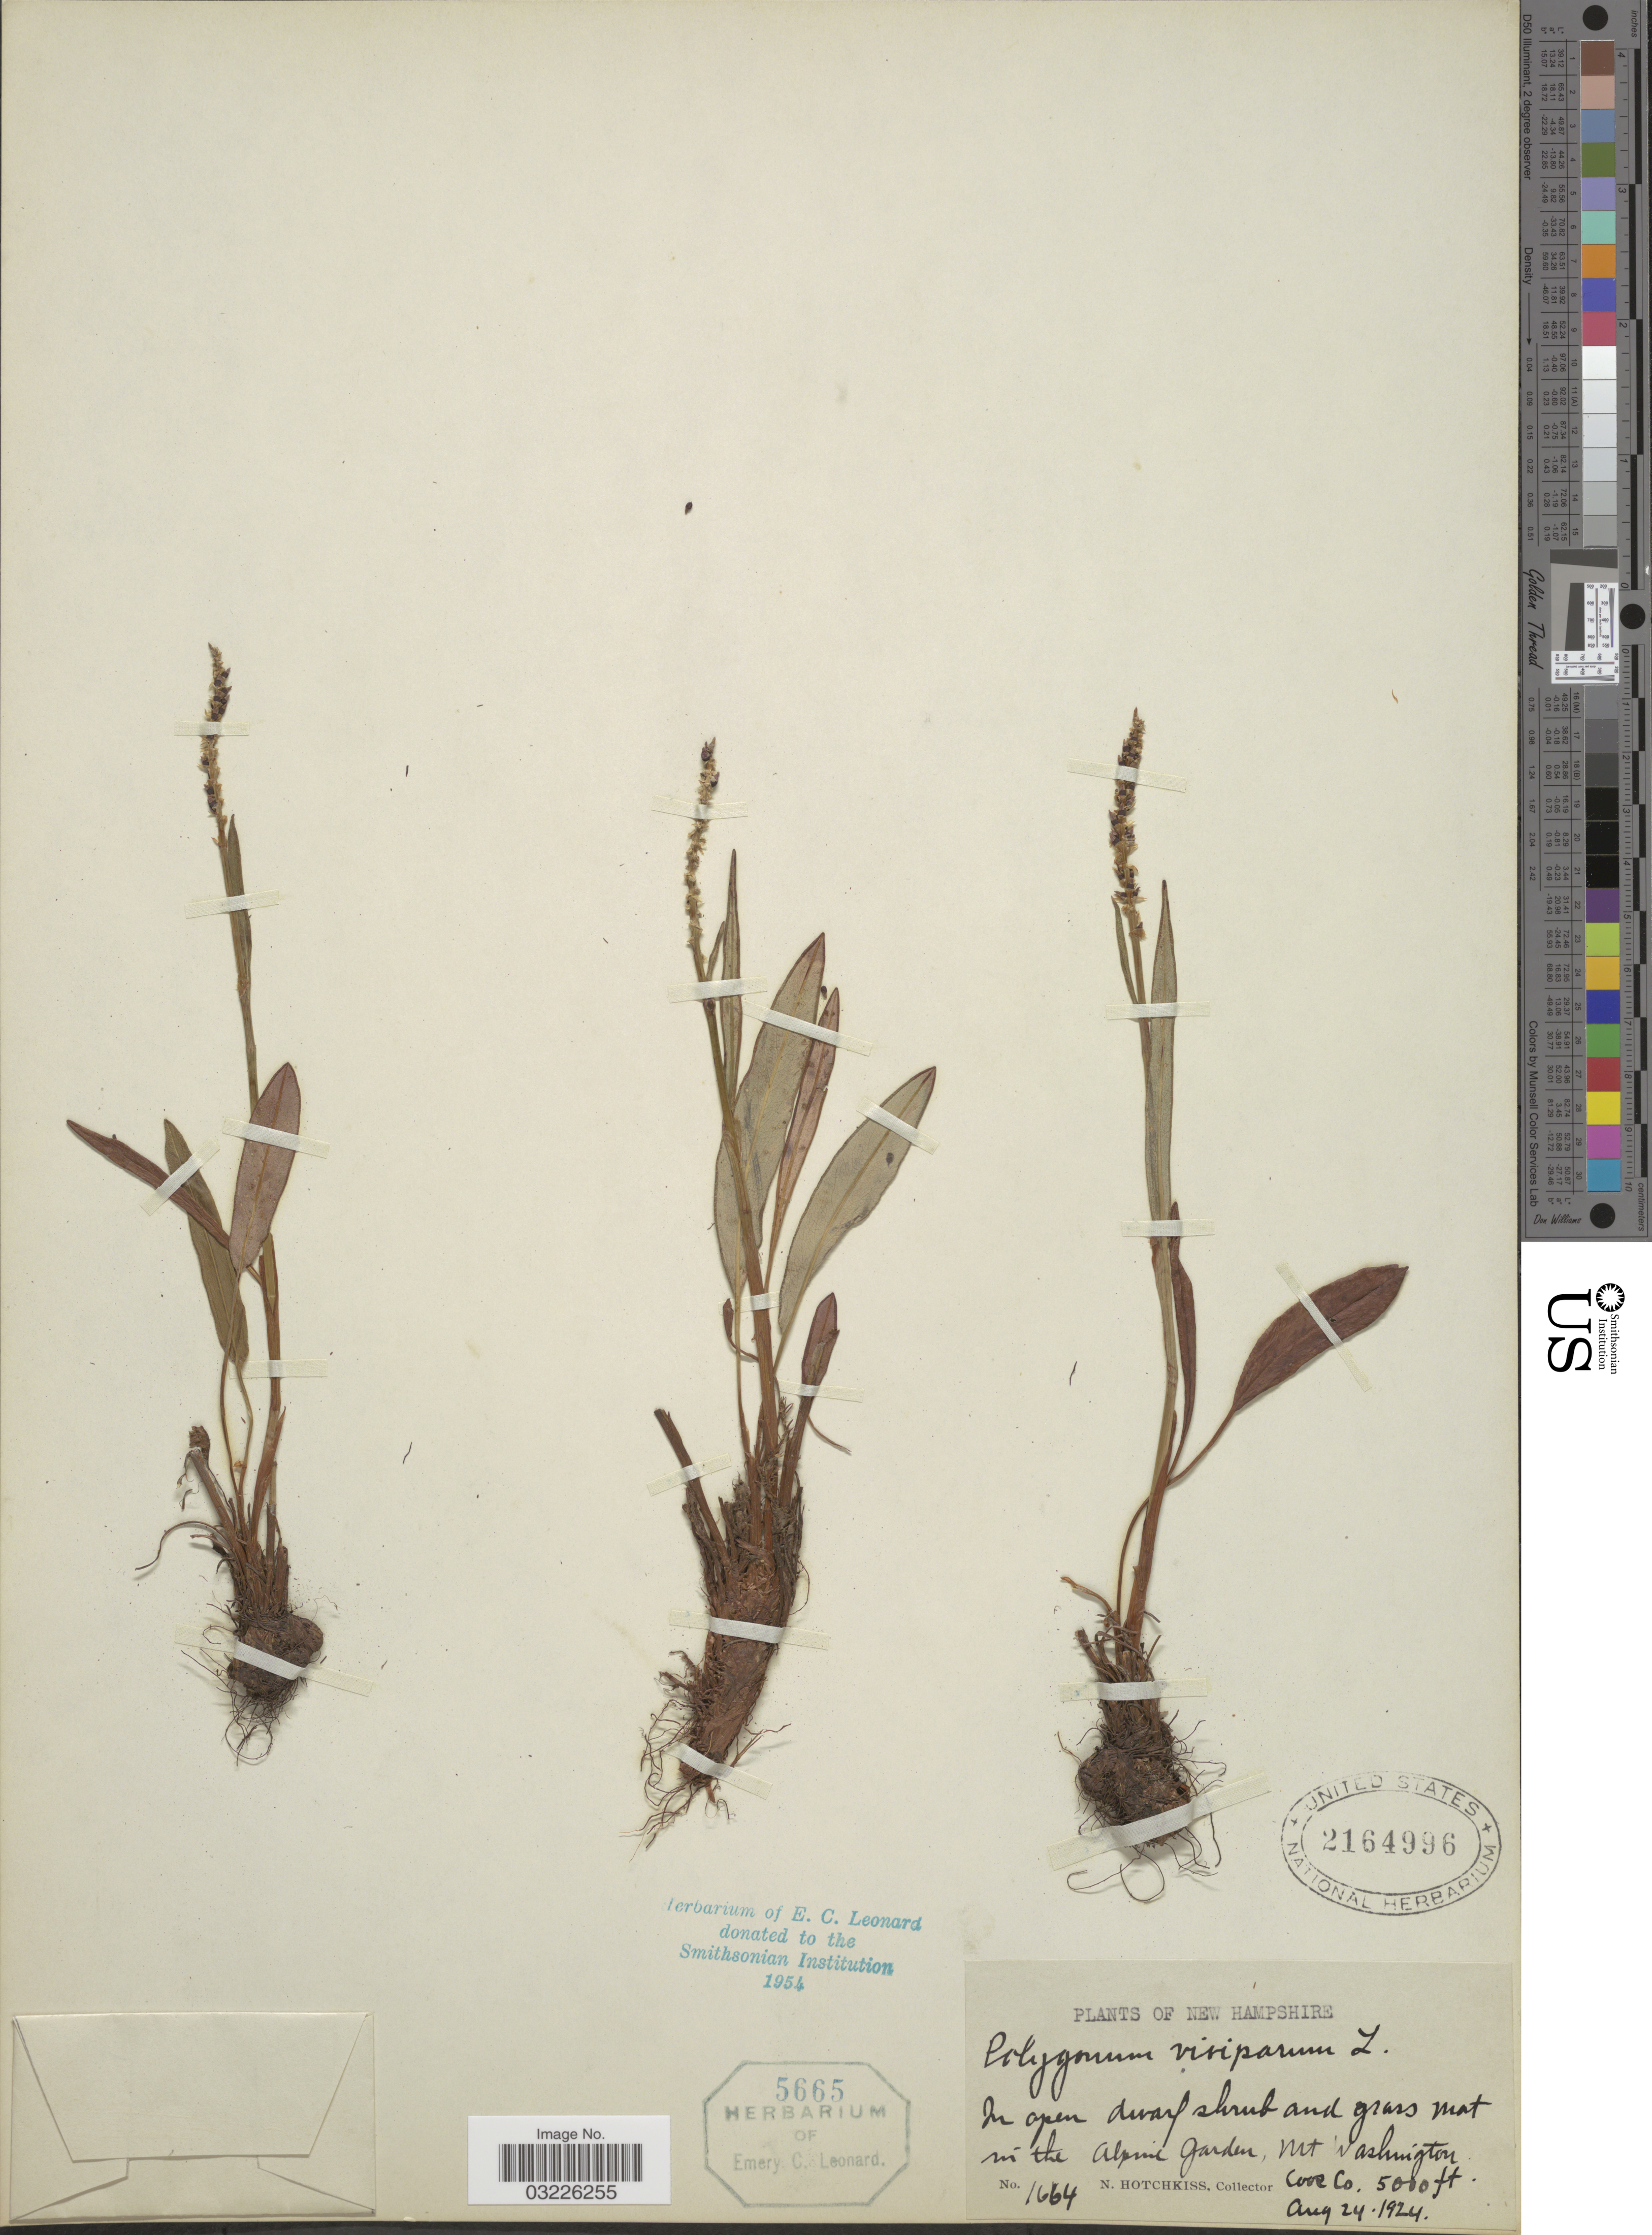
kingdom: Plantae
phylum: Tracheophyta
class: Magnoliopsida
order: Caryophyllales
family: Polygonaceae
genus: Bistorta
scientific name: Bistorta vivipara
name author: (L.) Delarbre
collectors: N. Hotchkiss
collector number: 1664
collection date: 1924-08-24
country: United States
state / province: New Hampshire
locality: In open dwarf shrub and grass mat in the Alpine garden, Mt Washington. Cove Co.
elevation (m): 1524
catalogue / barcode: US 2164996